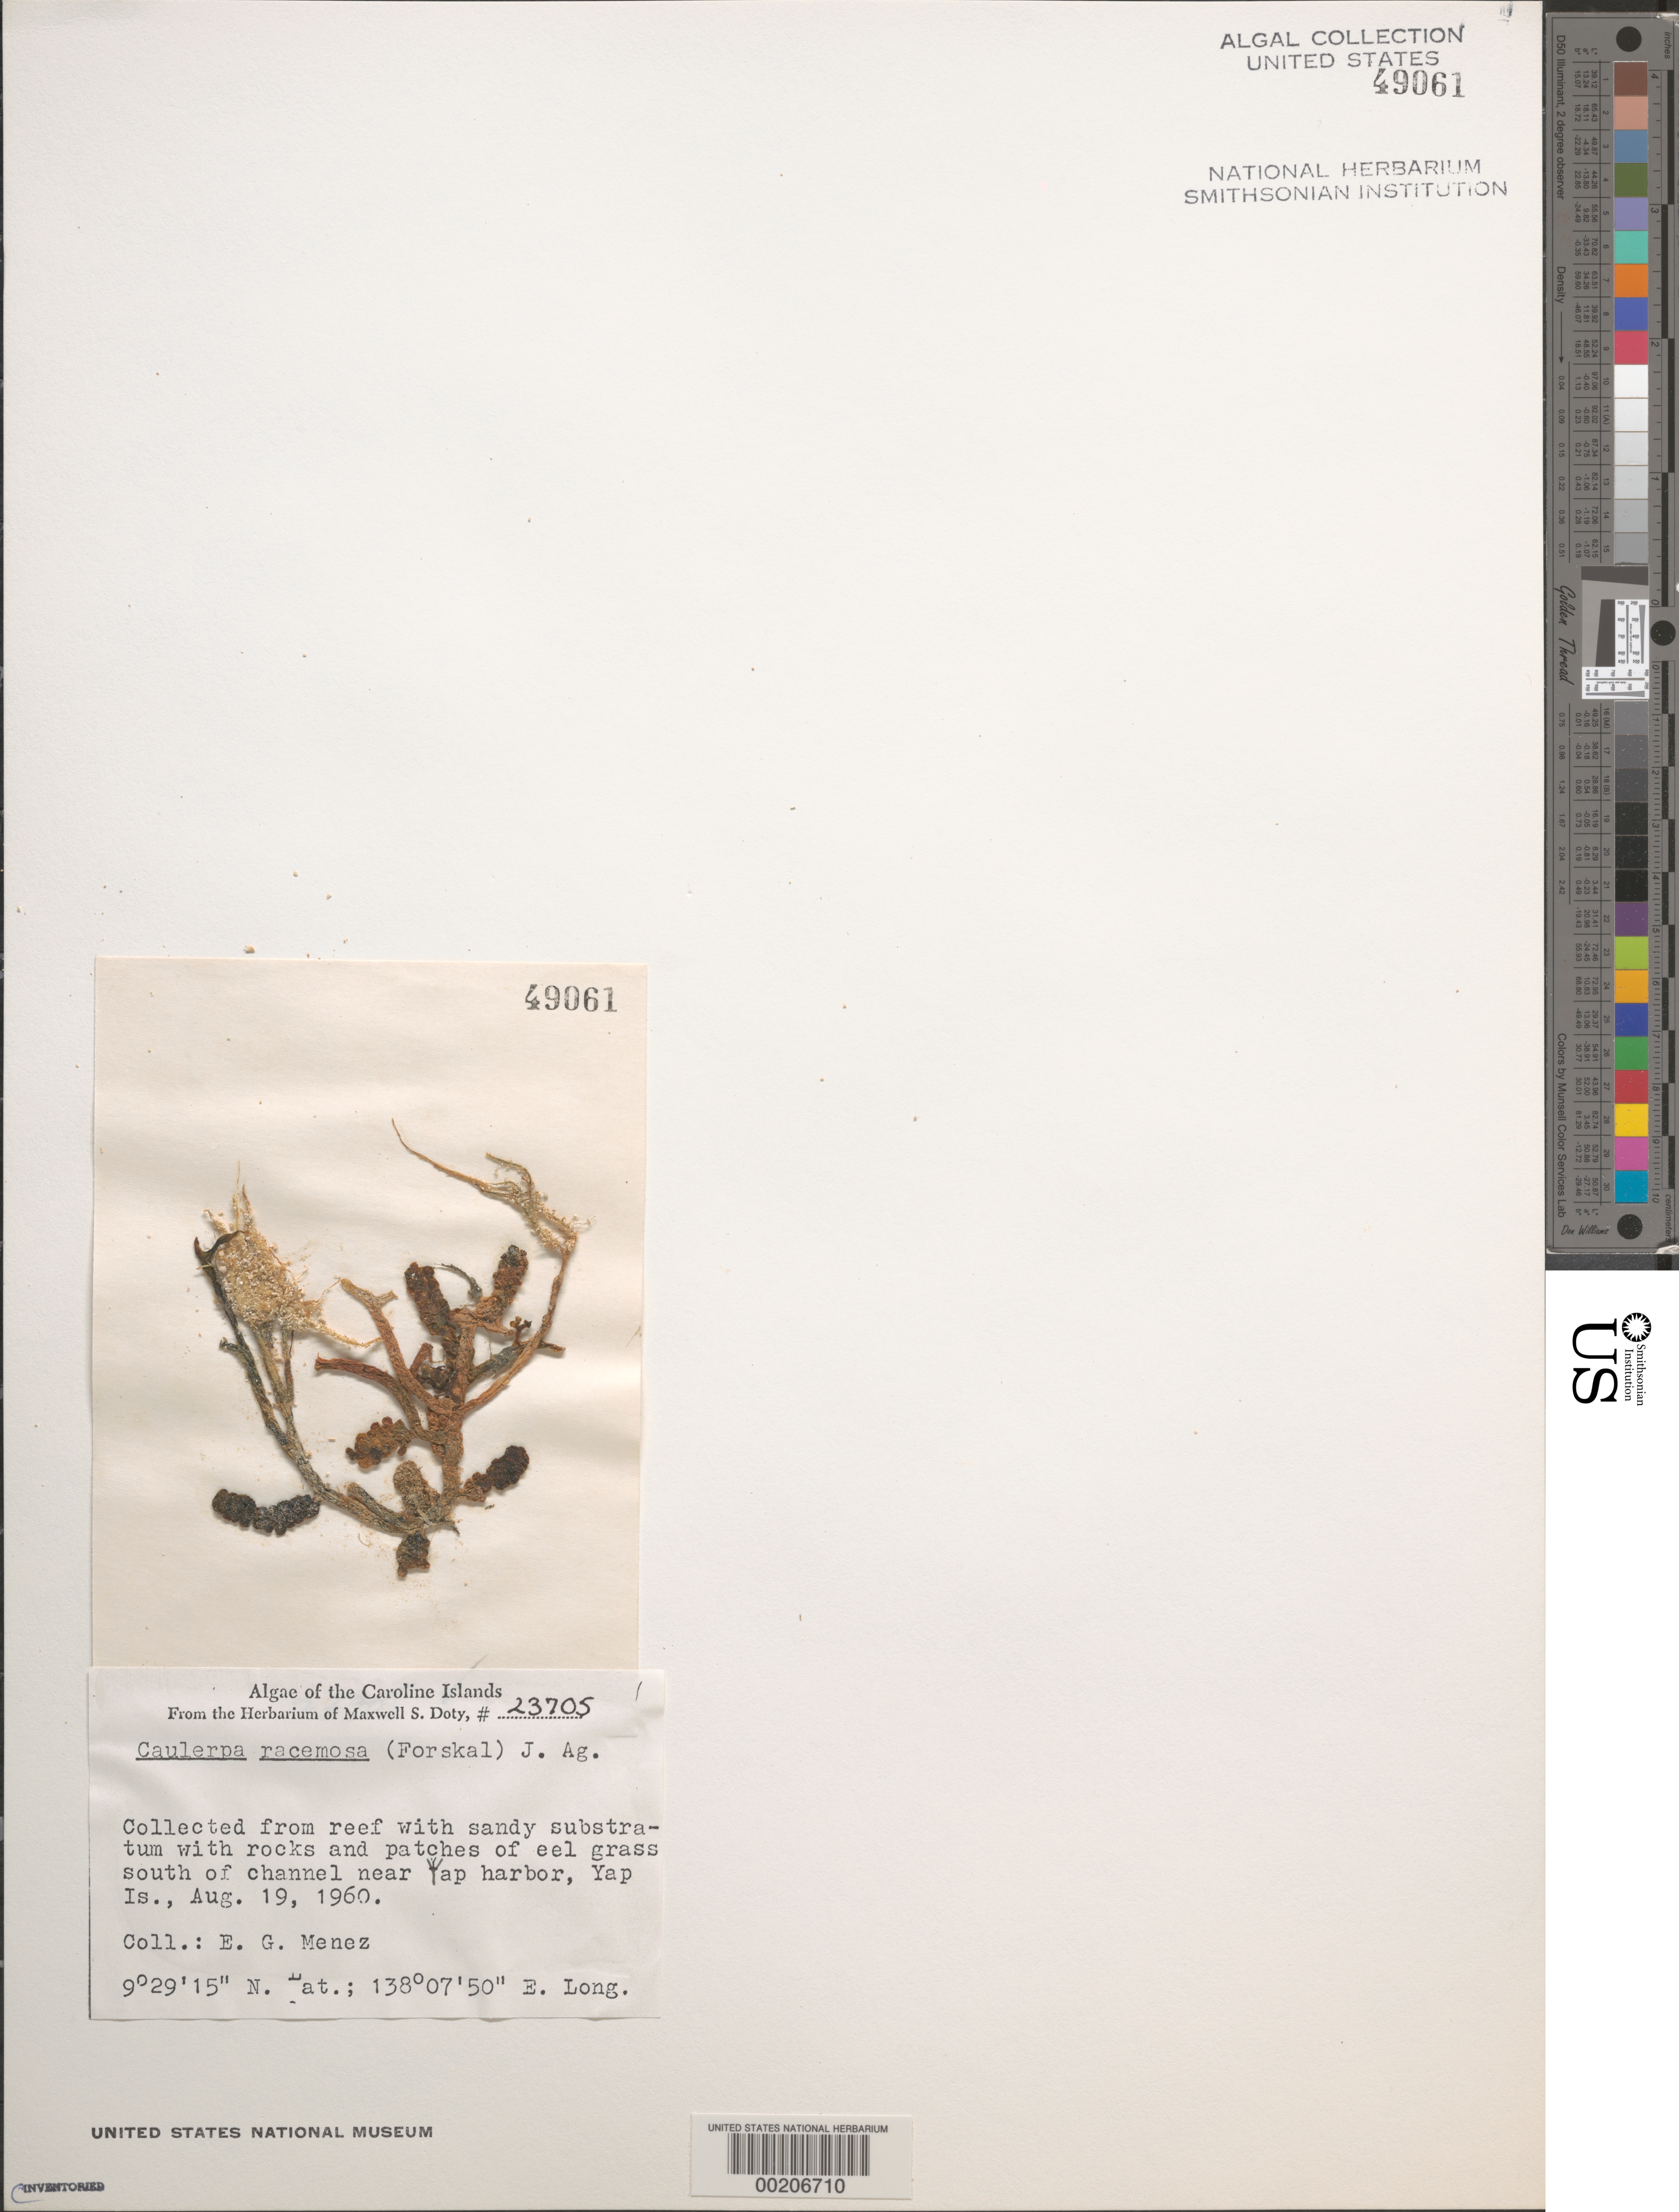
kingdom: Plantae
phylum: Chlorophyta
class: Ulvophyceae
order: Bryopsidales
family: Caulerpaceae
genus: Caulerpa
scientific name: Caulerpa racemosa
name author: (Forssk.) J. Agardh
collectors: Meñez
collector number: MSD 23705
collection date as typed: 19 Aug 1960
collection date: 1960-08-19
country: Micronesia, Federated States of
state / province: Yap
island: Yap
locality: Near Yap Harbor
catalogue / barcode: US 49061